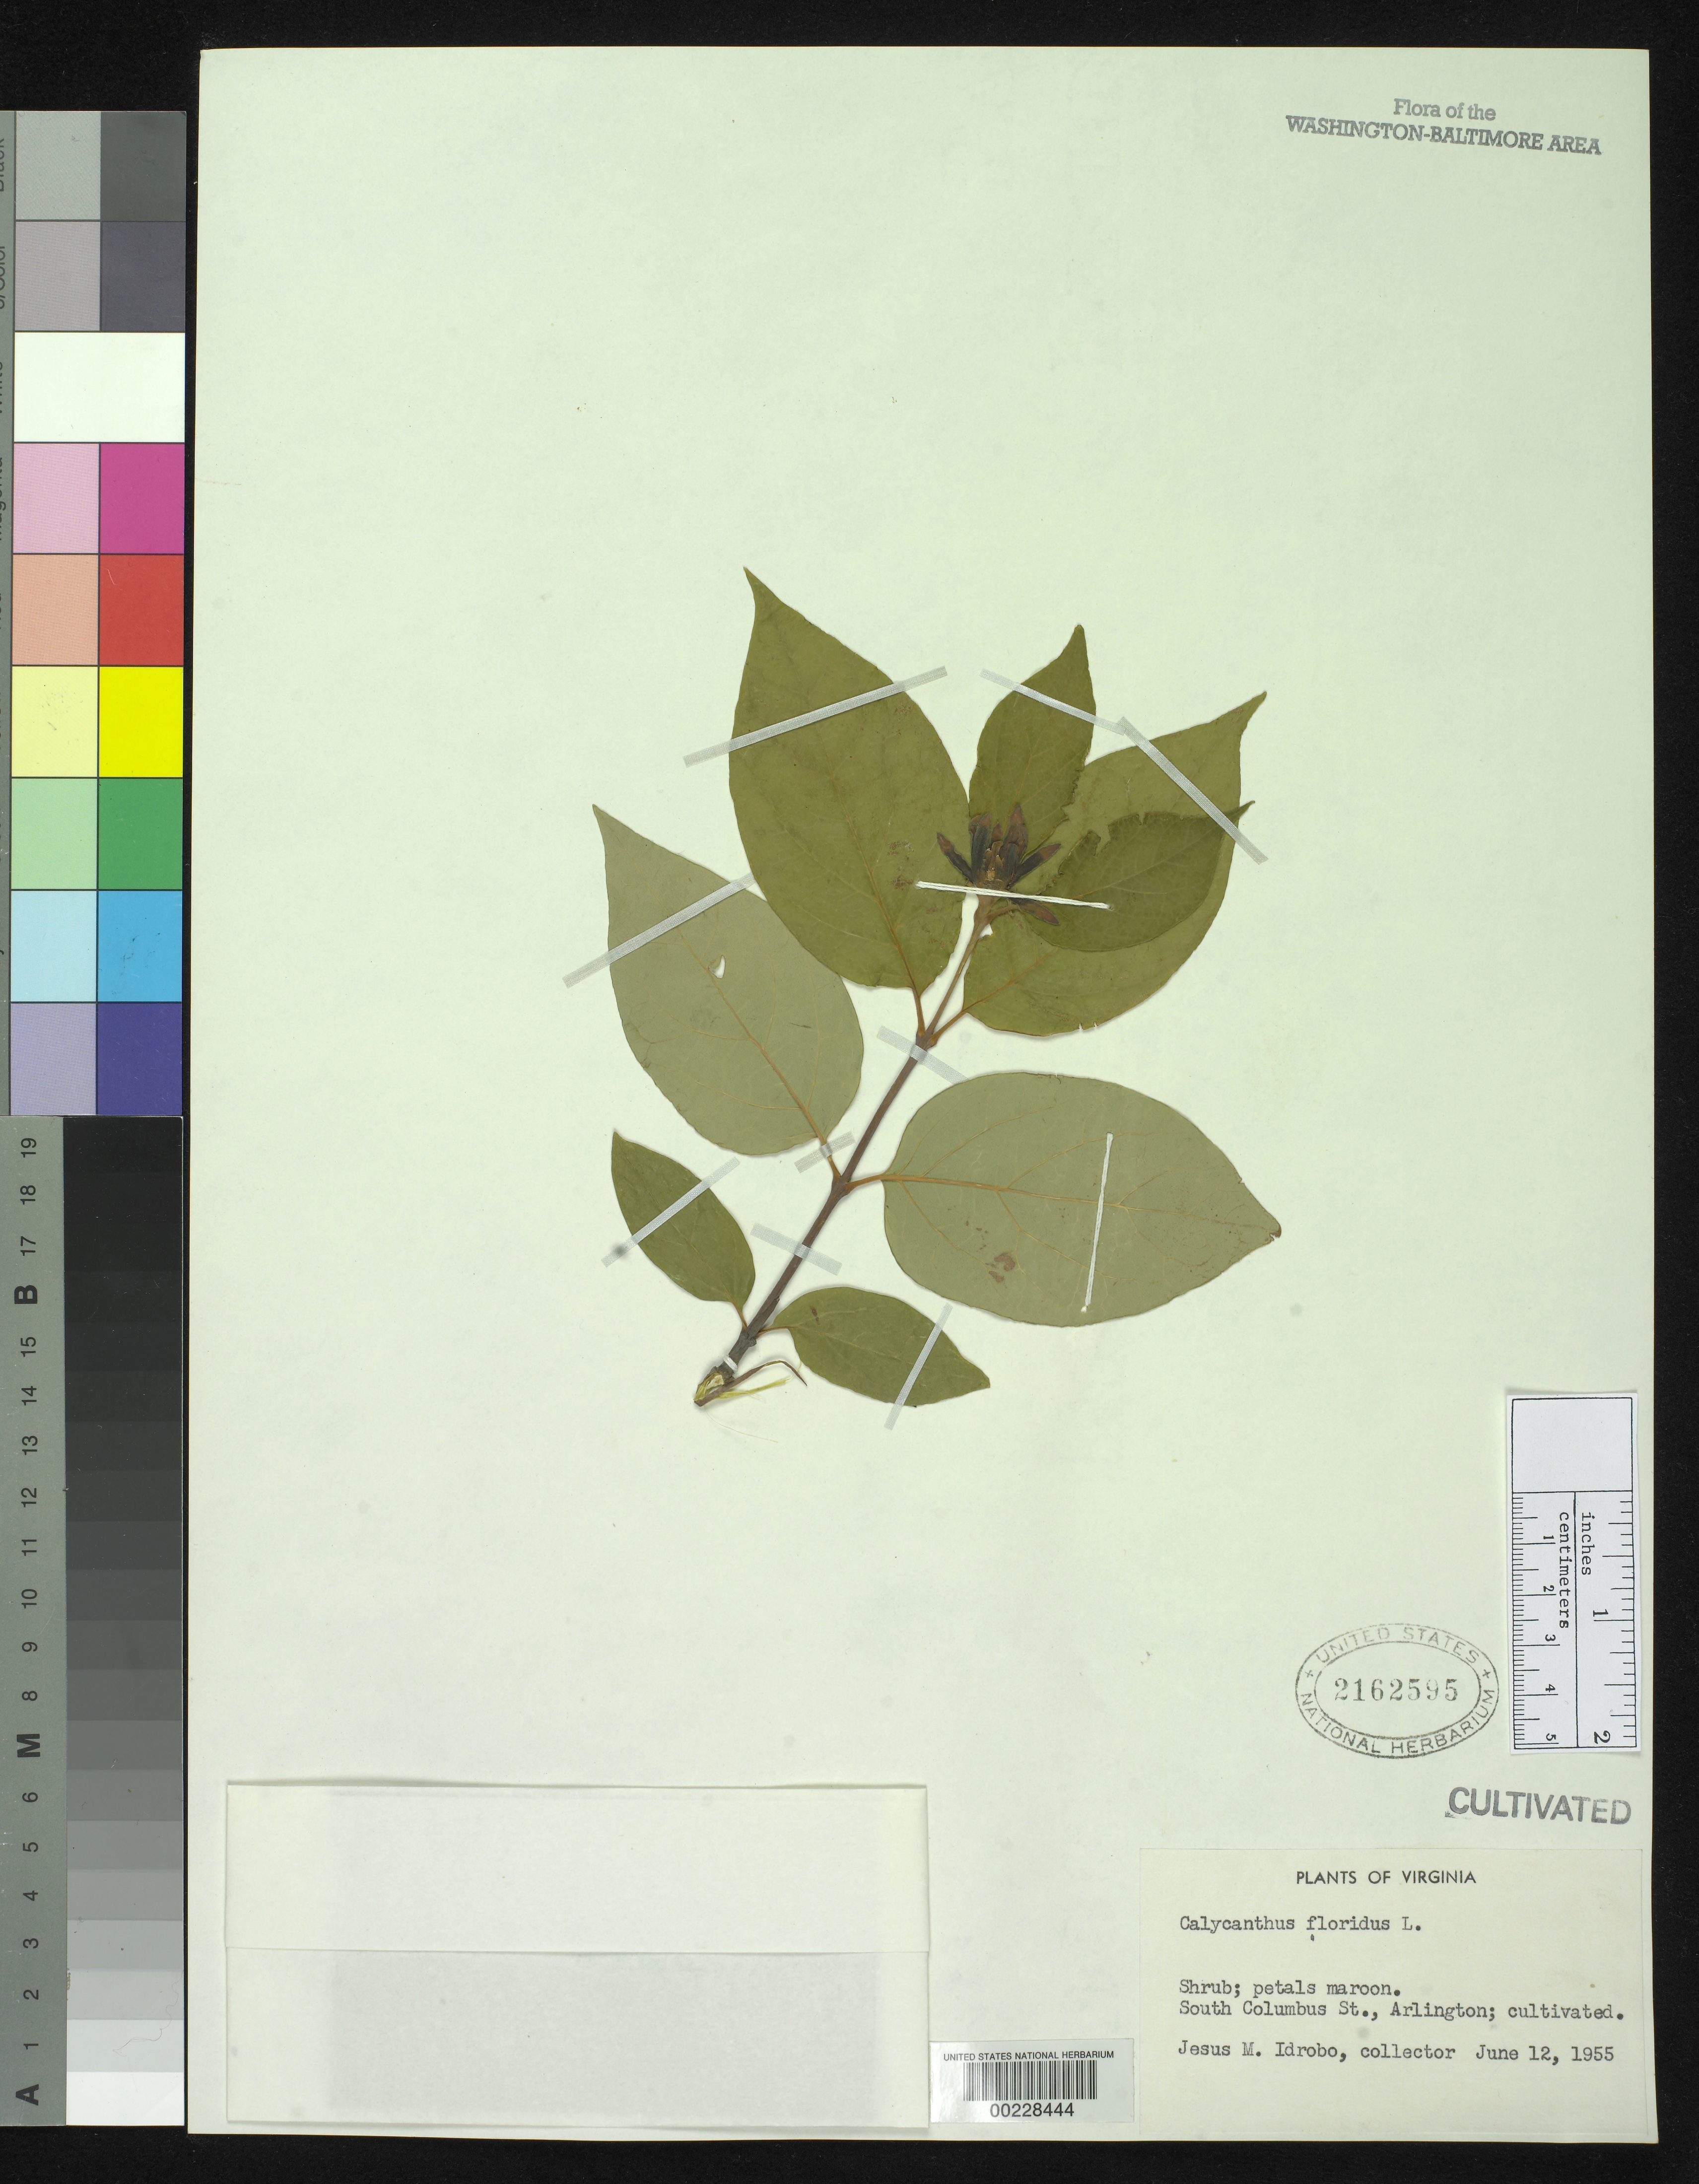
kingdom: Plantae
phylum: Tracheophyta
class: Magnoliopsida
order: Laurales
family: Calycanthaceae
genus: Calycanthus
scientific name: Calycanthus floridus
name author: L.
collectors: J. M. Idrobo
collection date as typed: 12 Jun 1955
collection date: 1955-06-12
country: United States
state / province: Virginia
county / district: Arlington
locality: Arlington, S Columbus St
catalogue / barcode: US 2162595